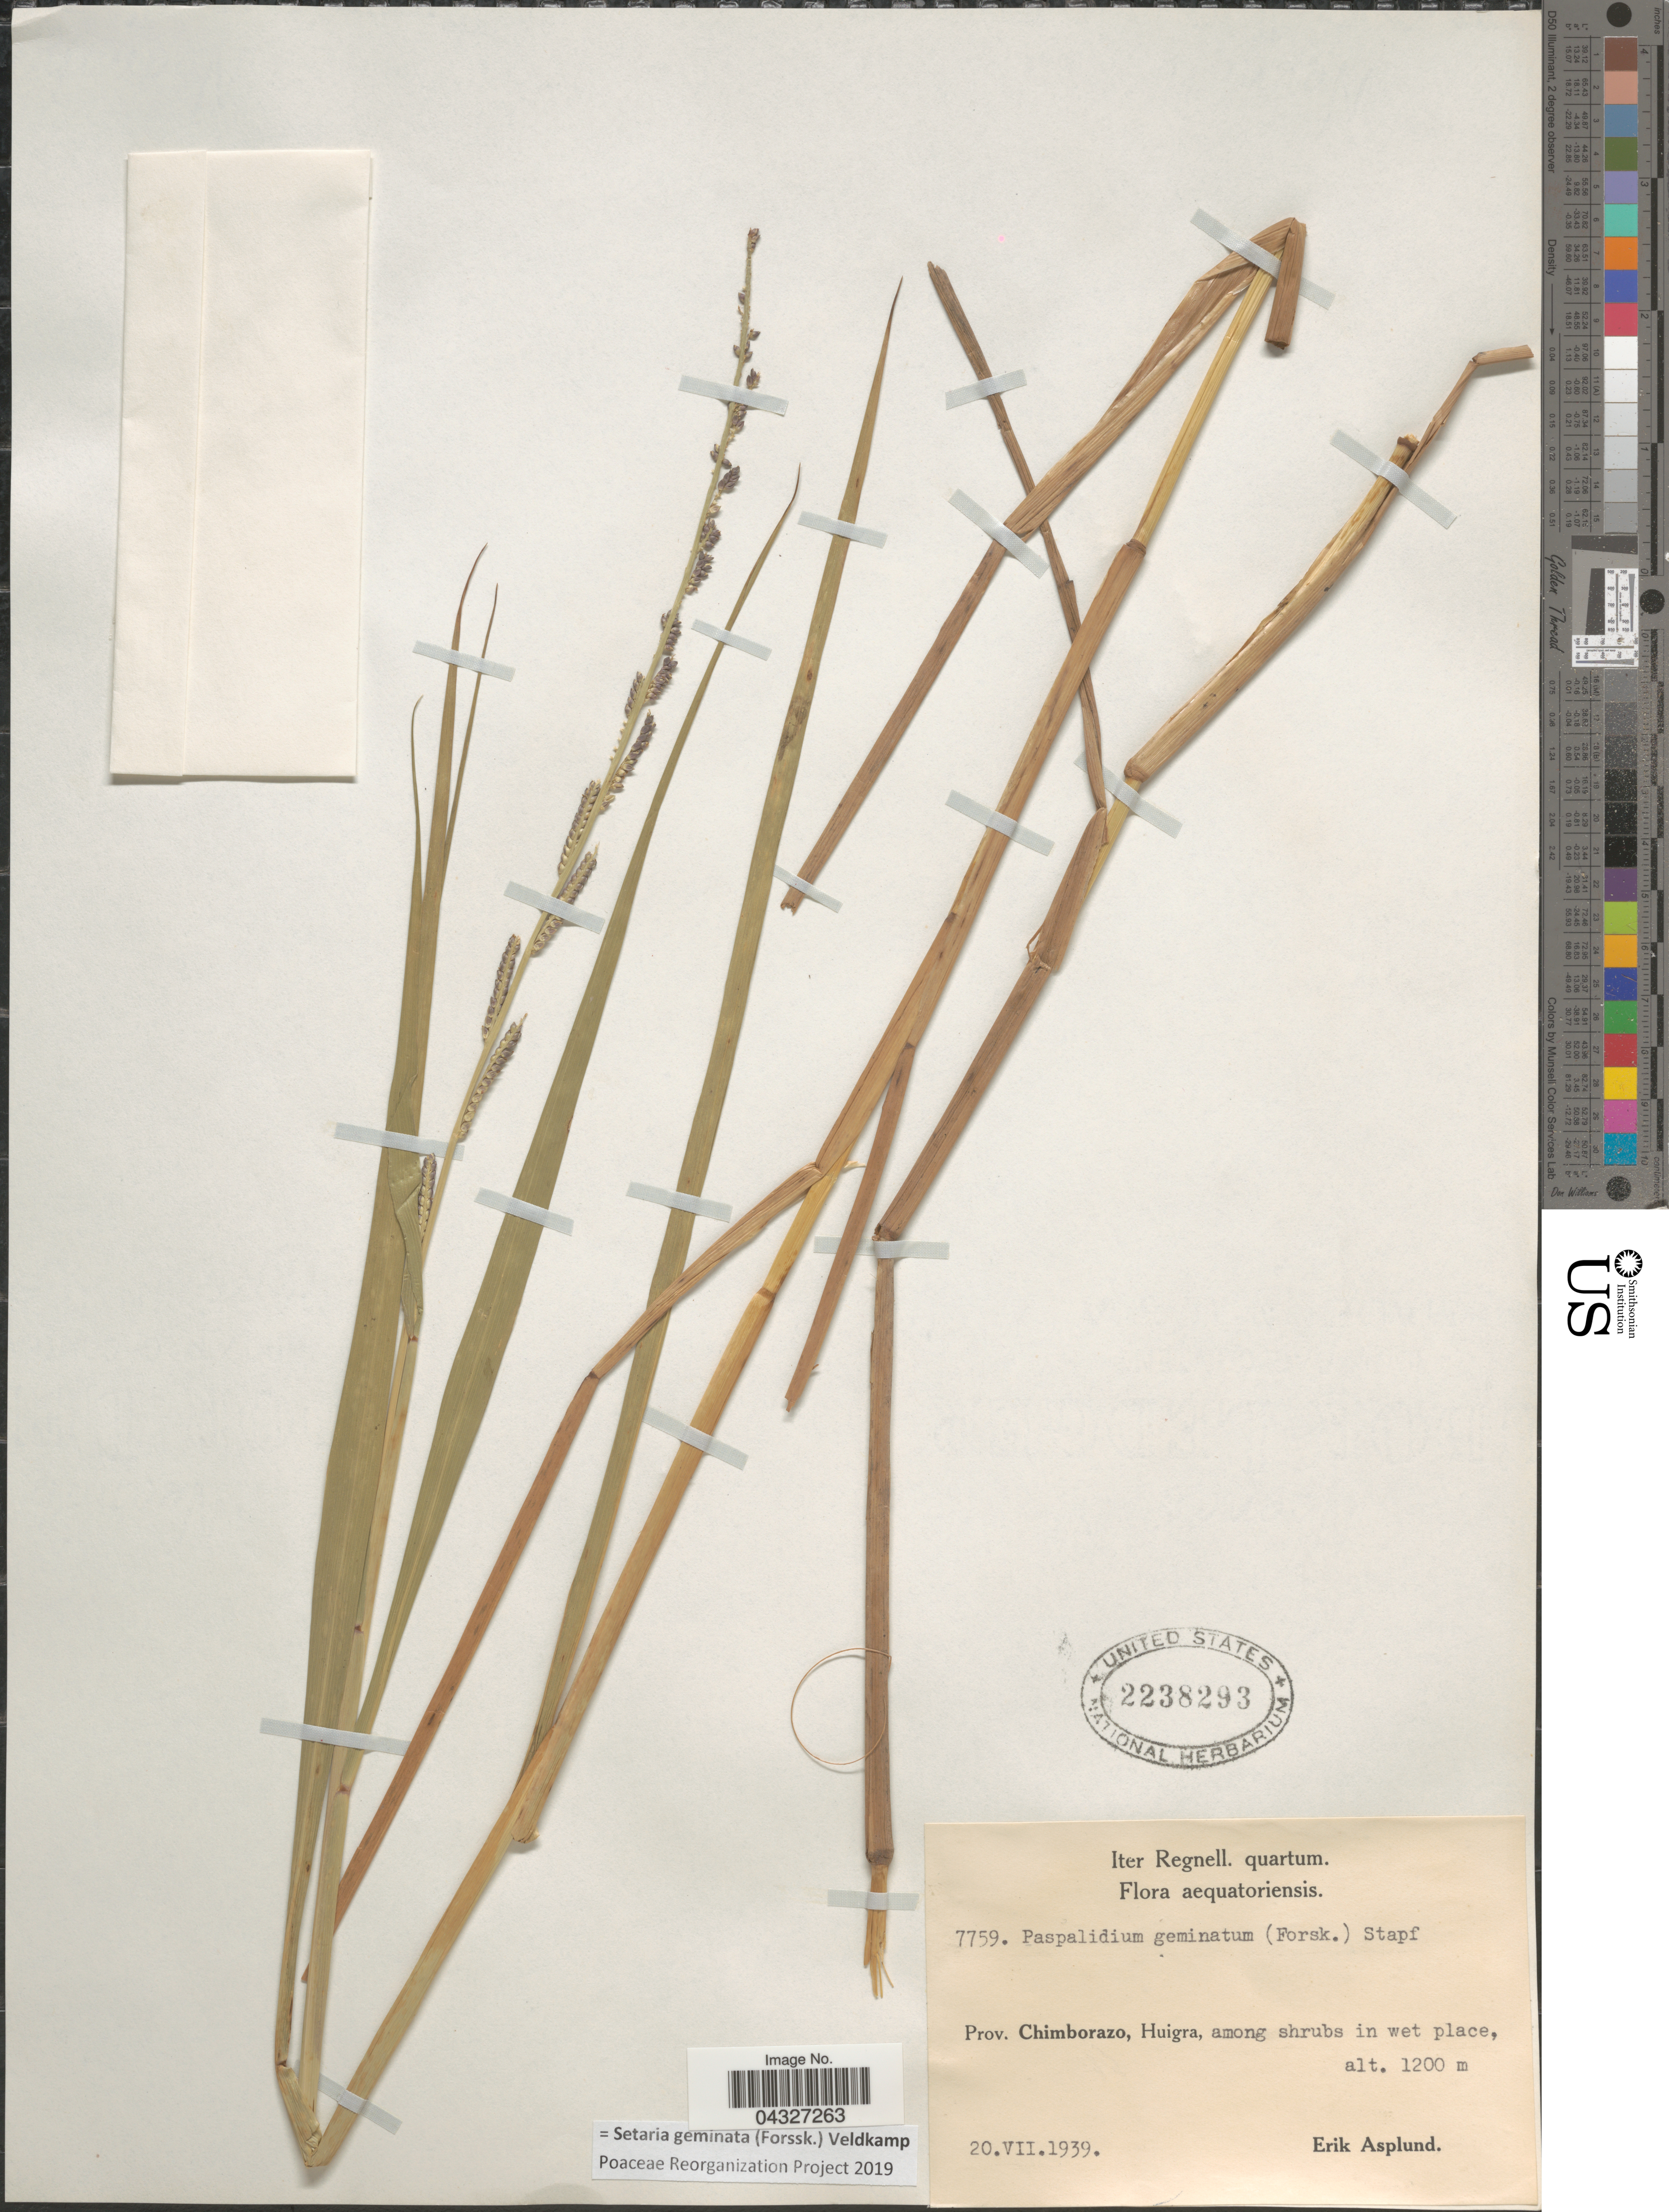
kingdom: Plantae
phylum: Tracheophyta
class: Liliopsida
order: Poales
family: Poaceae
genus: Setaria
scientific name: Setaria geminata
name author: (Forssk.) Veldkamp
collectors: E. Asplund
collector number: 7759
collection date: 1939-07-20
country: Ecuador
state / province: Chimborazo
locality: Iter Regnell. quartum. Prov. Chimborazo, Huigra, among shrubs in wet place.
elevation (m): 1200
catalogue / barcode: US 2238293